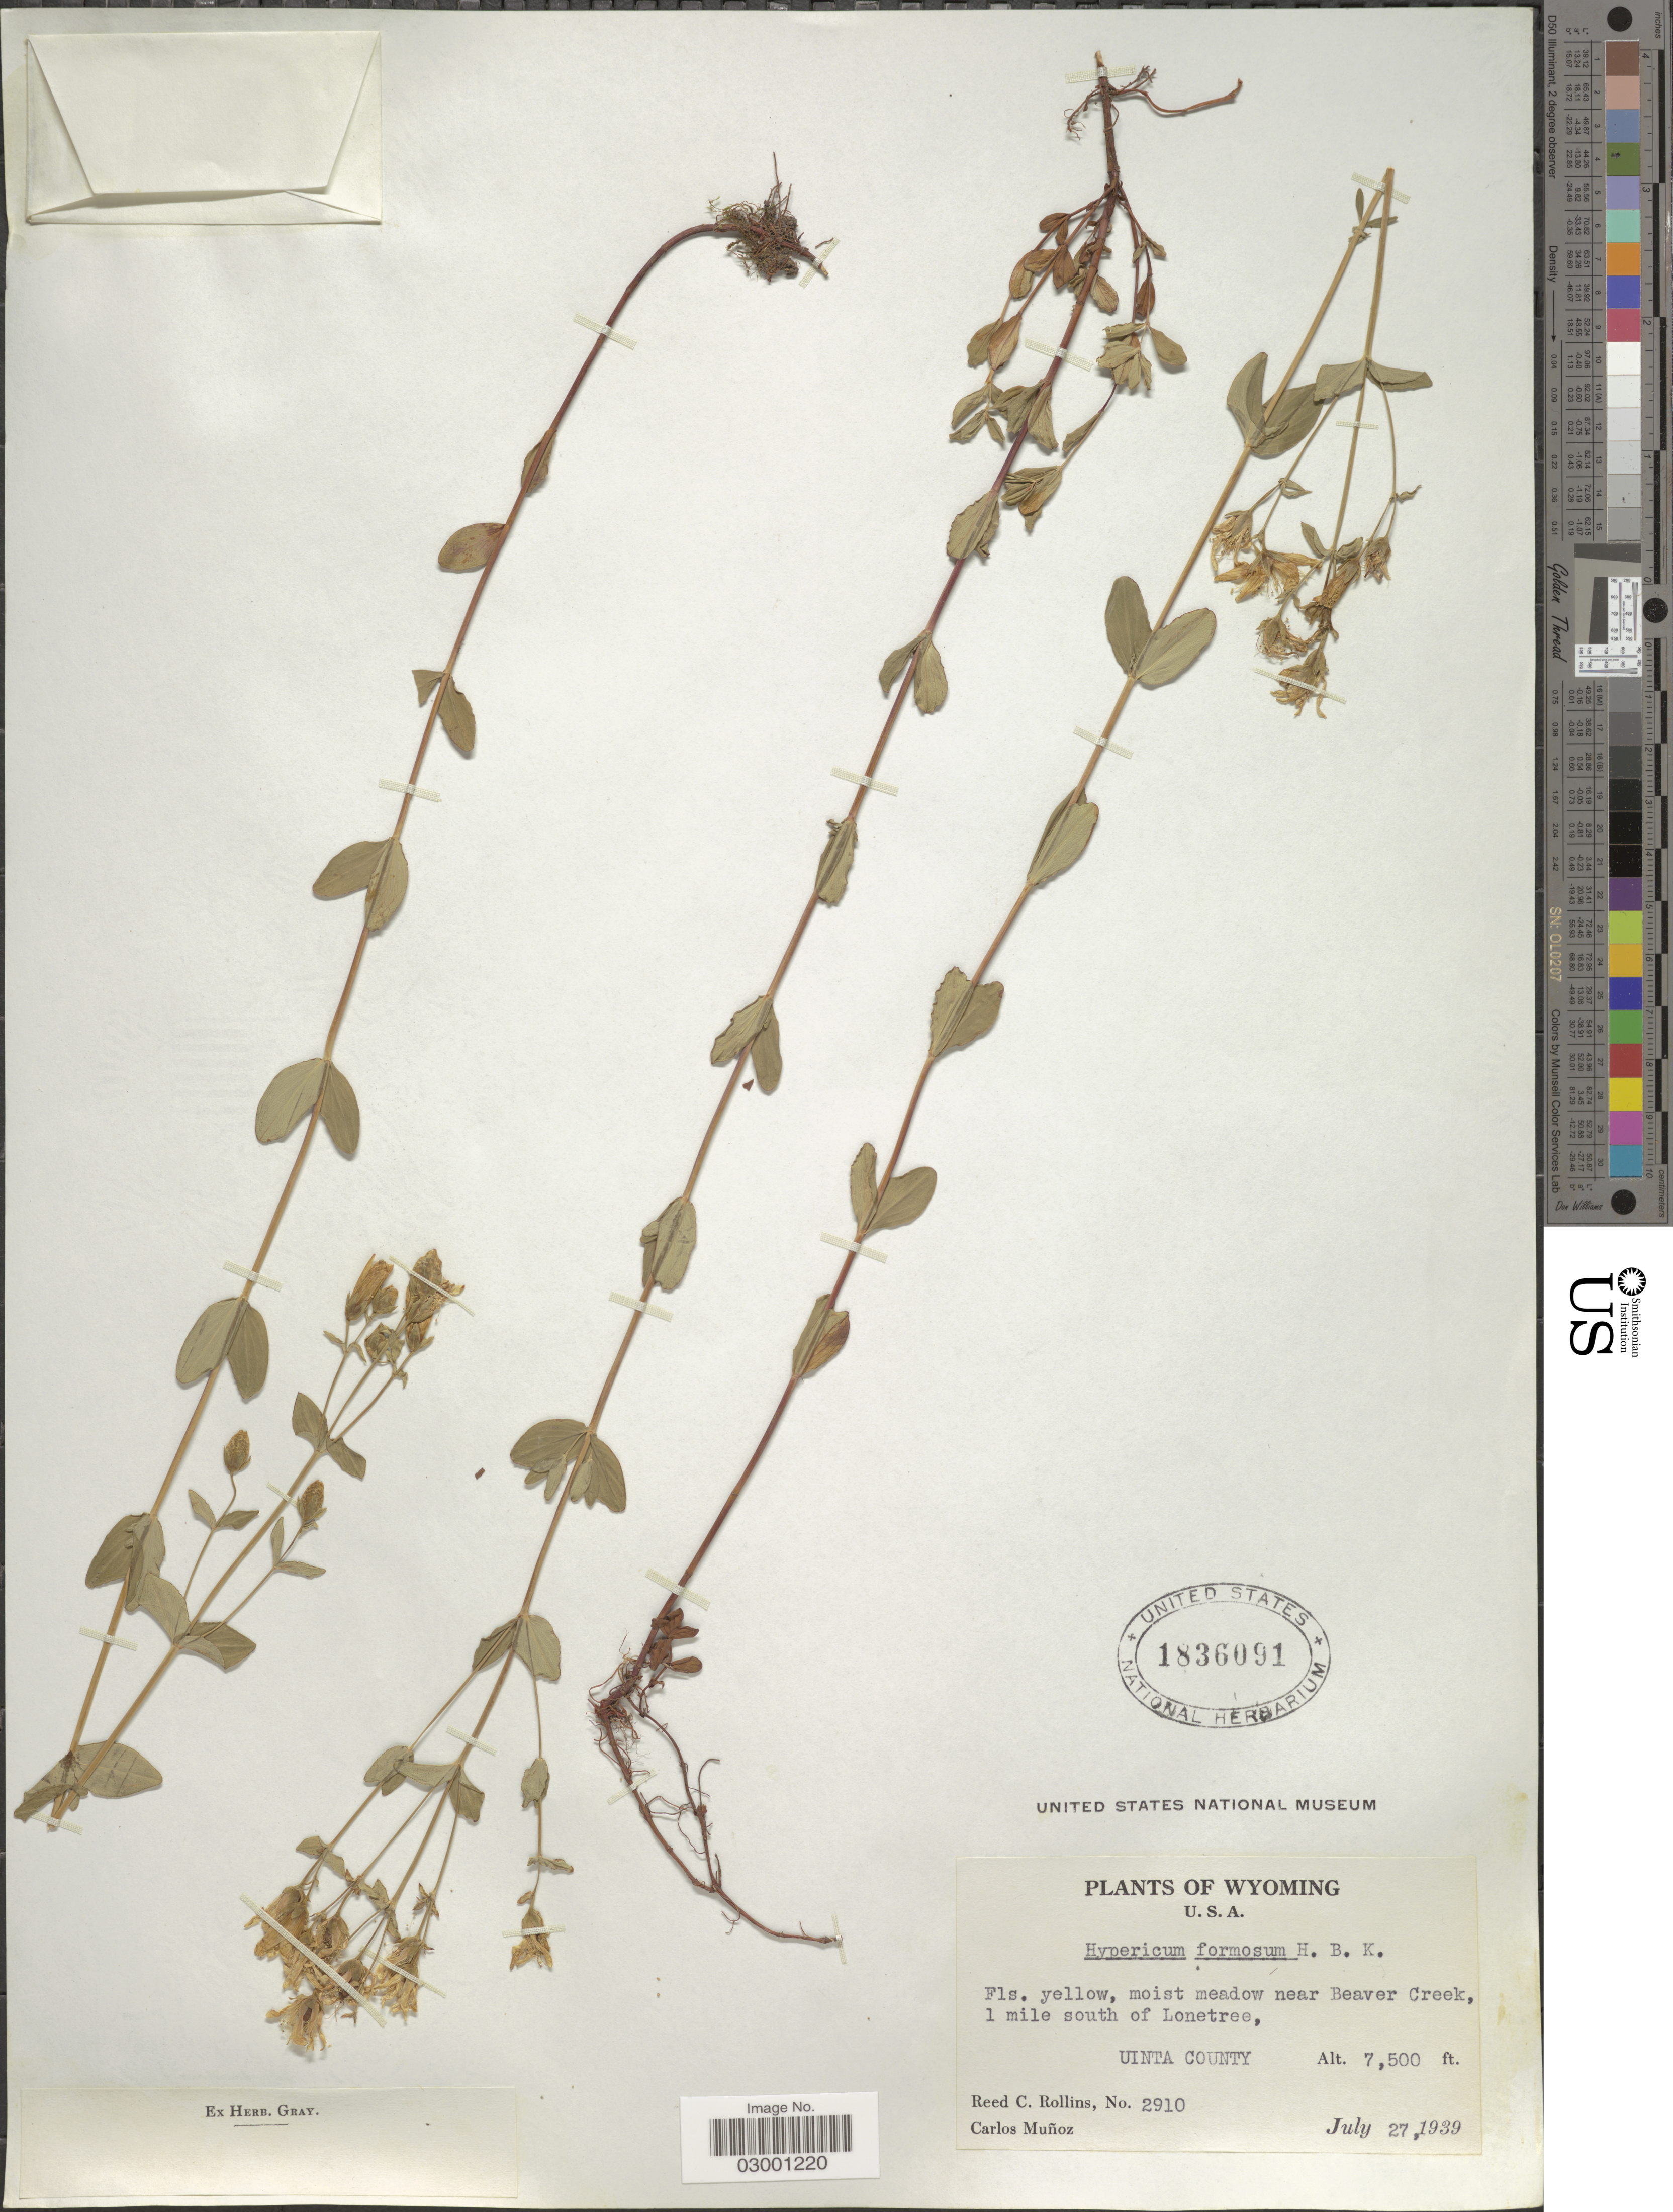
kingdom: Plantae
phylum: Tracheophyta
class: Magnoliopsida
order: Malpighiales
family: Hypericaceae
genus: Hypericum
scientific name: Hypericum formosum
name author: Kunth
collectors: R. C. Rollins & C. Muñoz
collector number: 2910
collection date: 1939-07-27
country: United States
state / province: Wyoming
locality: Moist meadow near Beaver Creek, 1 mile south of Lonetree, Uinta County.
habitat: moist meadow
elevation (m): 2286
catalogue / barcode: US 1836091